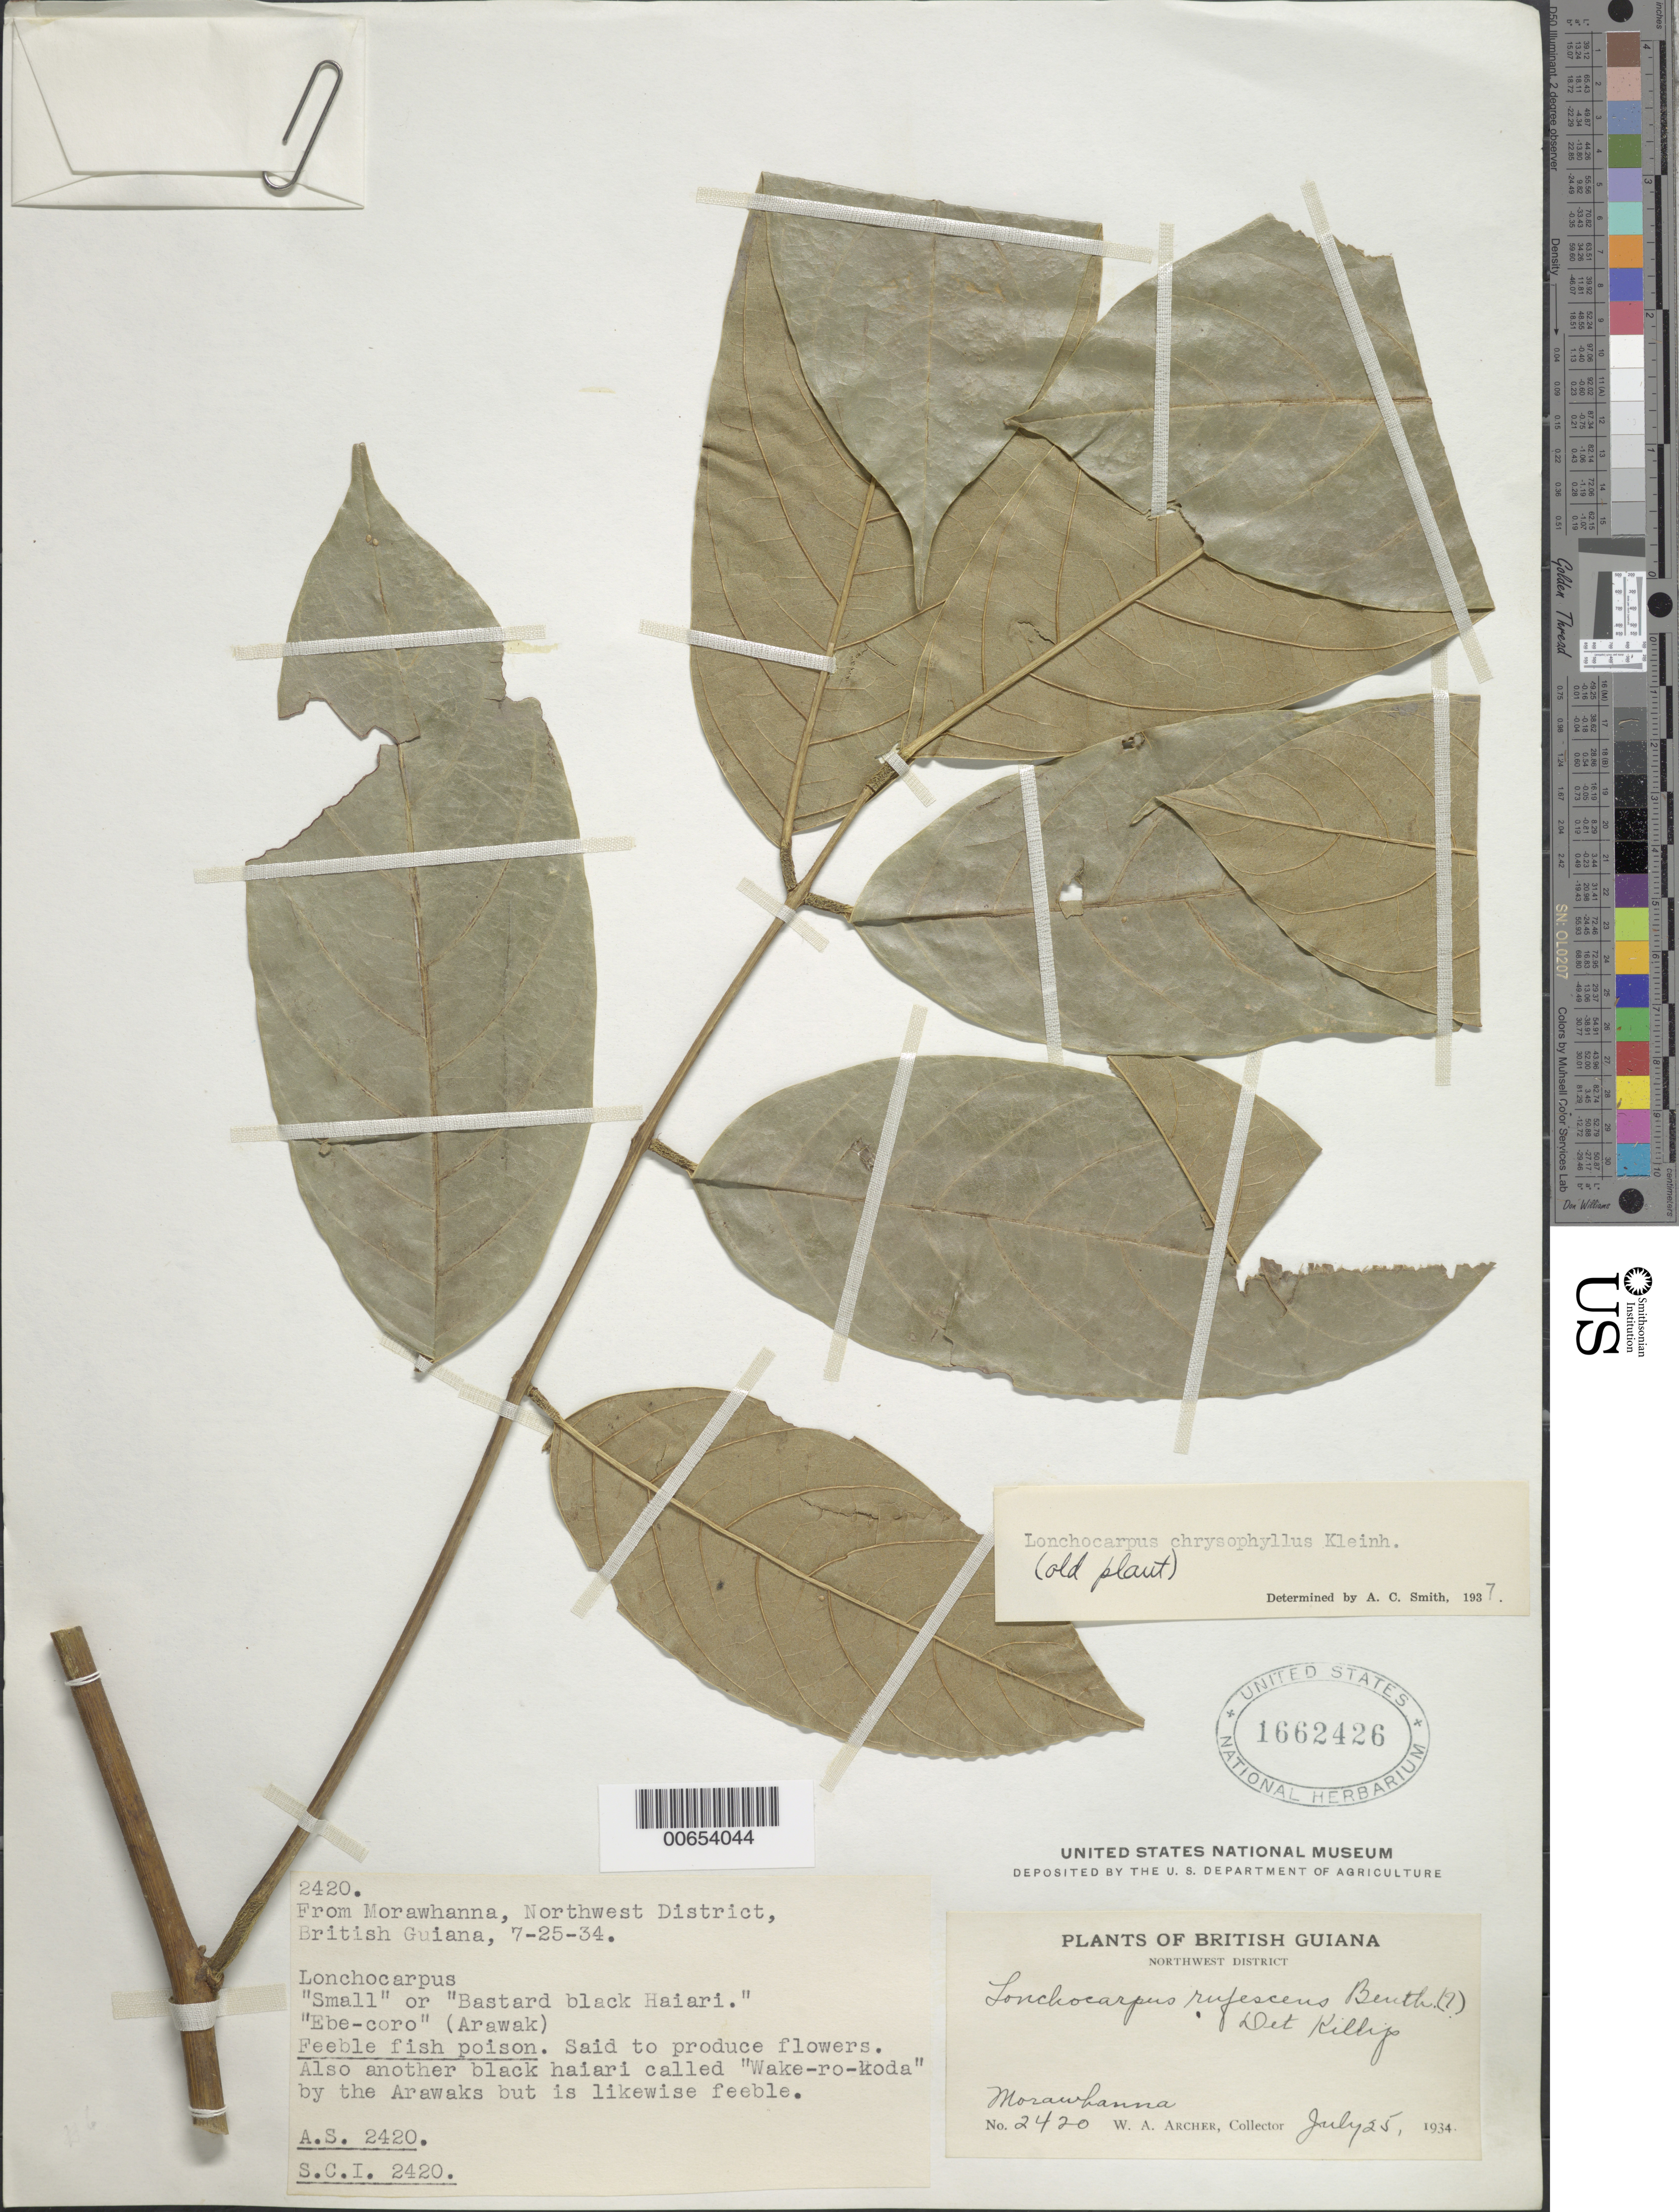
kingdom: Plantae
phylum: Tracheophyta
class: Magnoliopsida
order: Fabales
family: Fabaceae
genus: Lonchocarpus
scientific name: Lonchocarpus chrysophyllus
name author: Kleinhoonte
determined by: Poppendieck, H.-H., (HBG), Institut fur Allgemeine Botanik und Botanischer Garten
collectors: W. A. Archer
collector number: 2420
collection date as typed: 25-Jul-34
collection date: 1934-07-25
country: Guyana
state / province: Barima-Waini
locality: Morawhanna, NW Dist.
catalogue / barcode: US 1662426